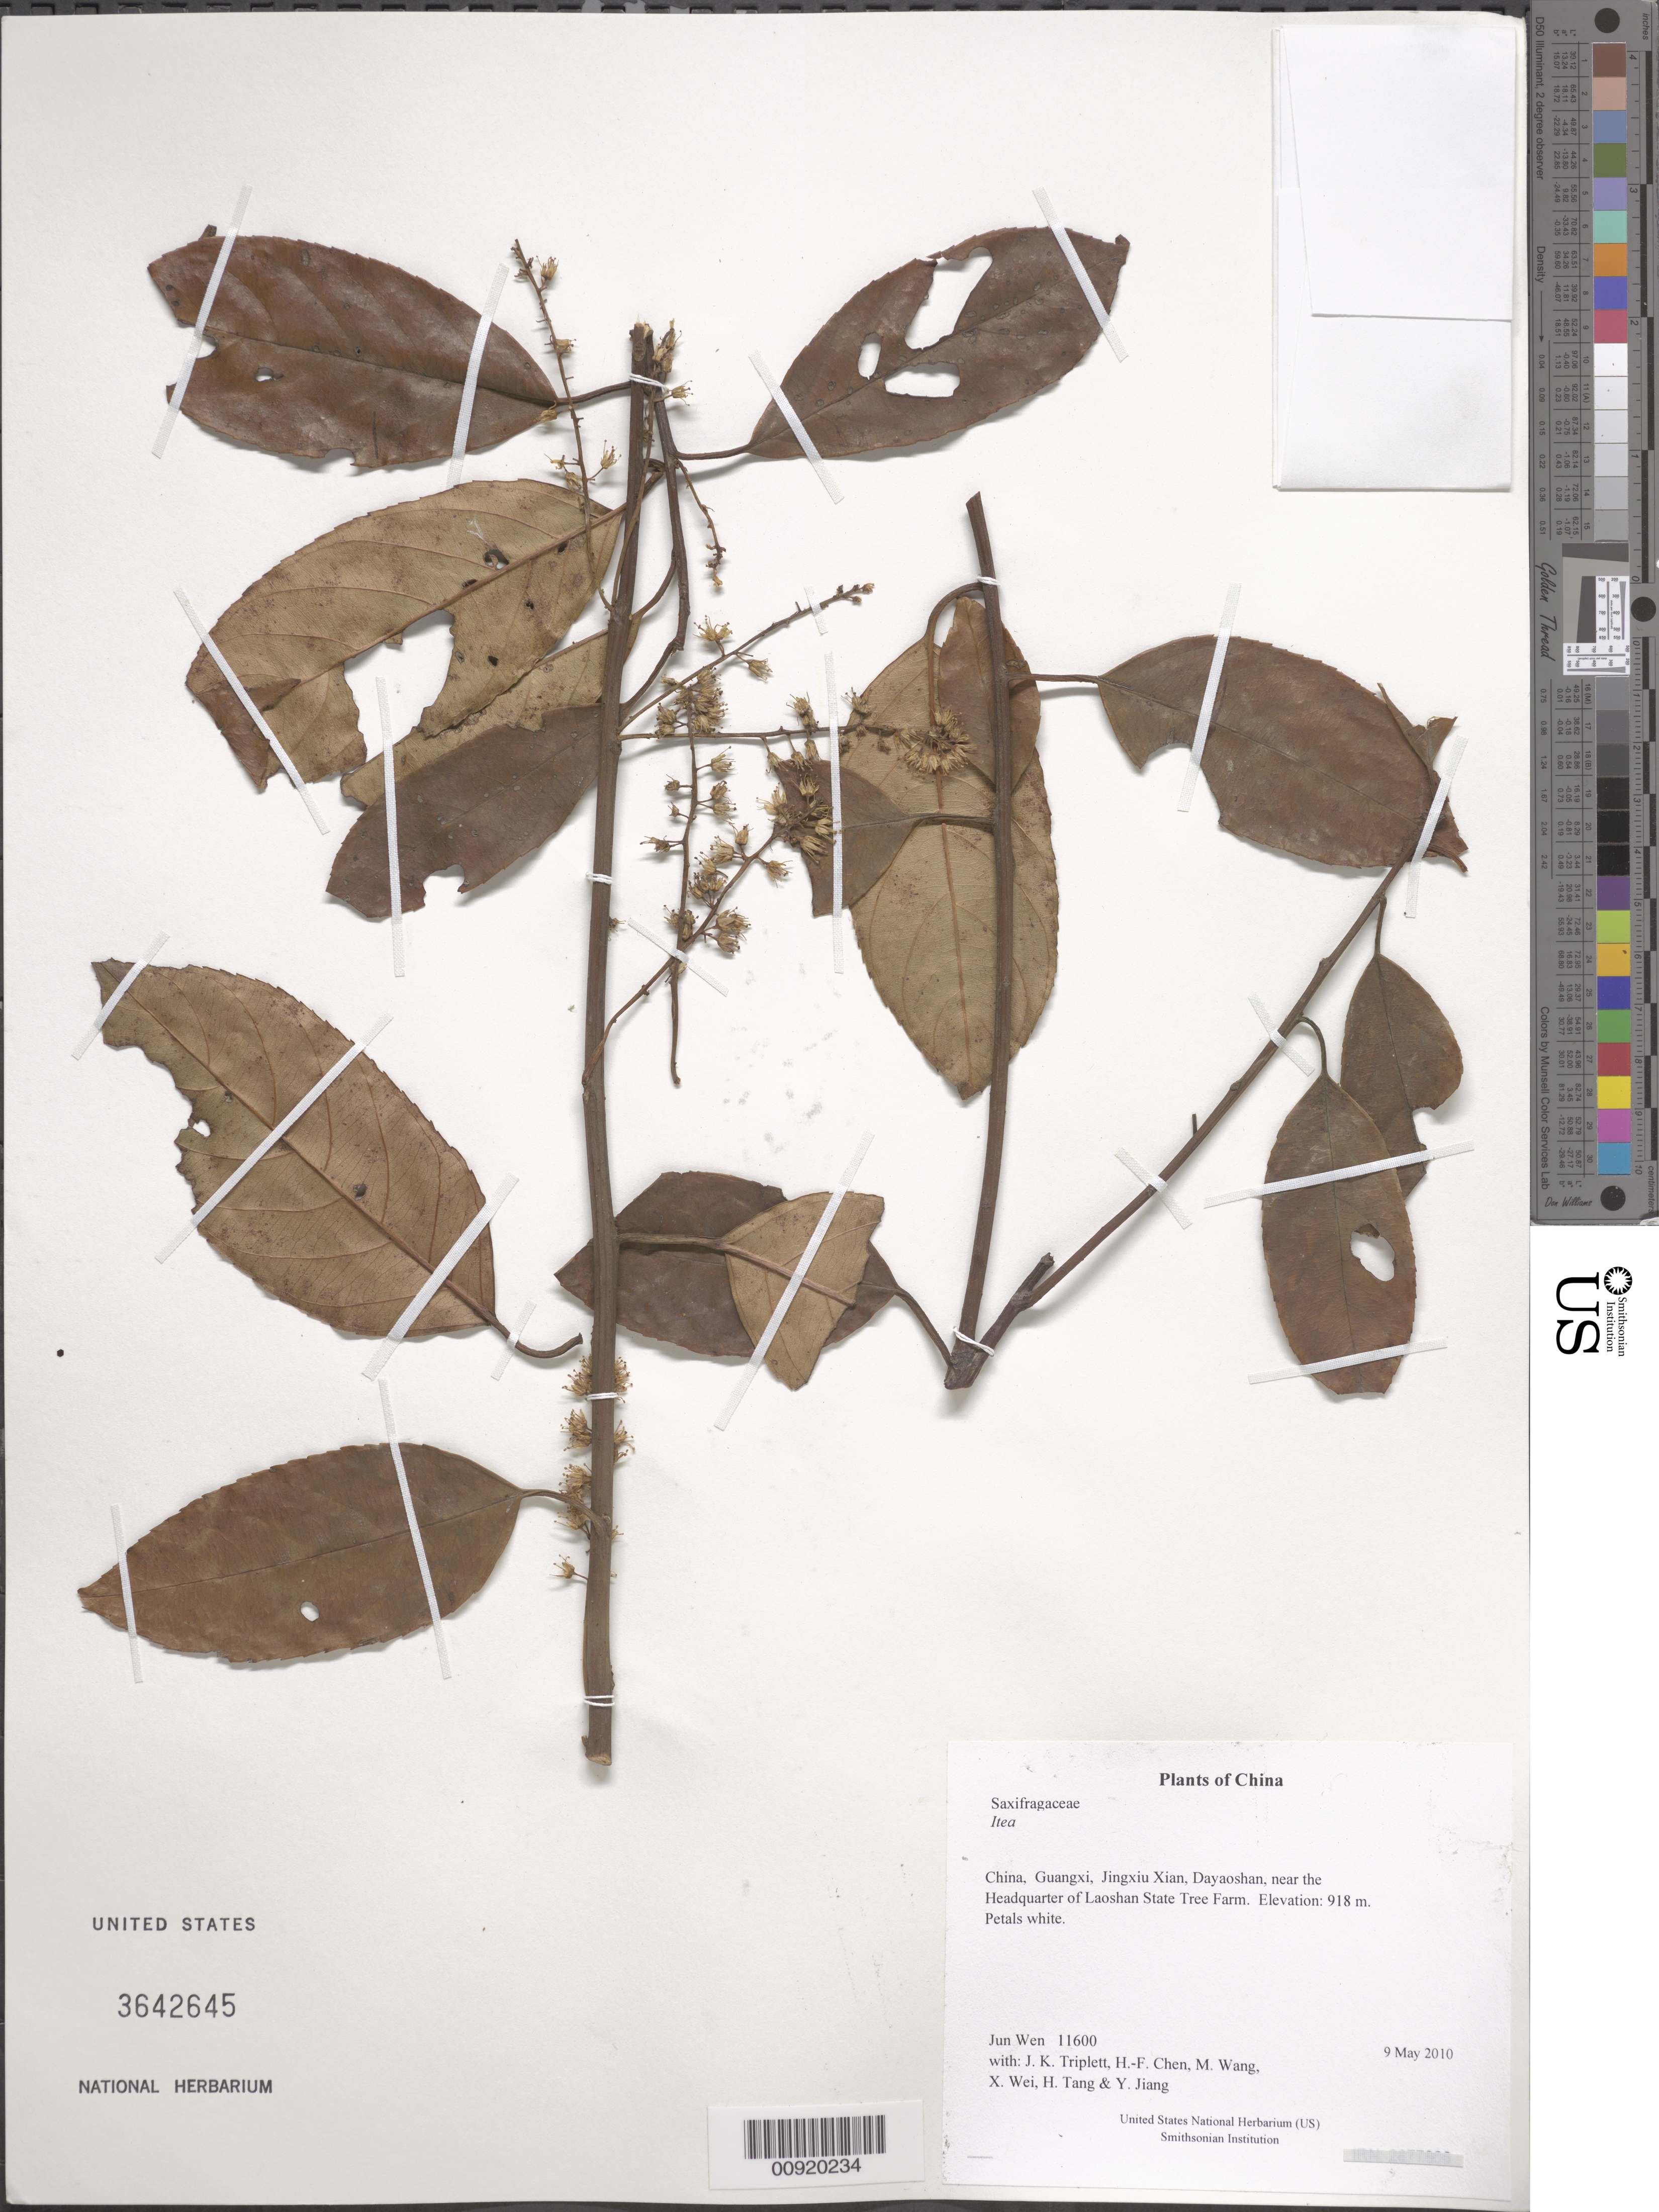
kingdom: Plantae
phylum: Tracheophyta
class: Magnoliopsida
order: Saxifragales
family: Iteaceae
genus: Itea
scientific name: Itea sp.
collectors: J. Wen, J. K. Triplett, H.-F. Chen, M. Wang, X. Wei, H. Tang & Y. Jiang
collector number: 11600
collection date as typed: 9 May 2010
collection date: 2010-05-09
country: China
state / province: Guangxi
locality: Jingxiu Xian, Dayaoshan, near the Headquarter of Laoshan State Tree Farm.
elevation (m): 918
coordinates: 24 06.363 N, 110 11.969 E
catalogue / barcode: US 3642645